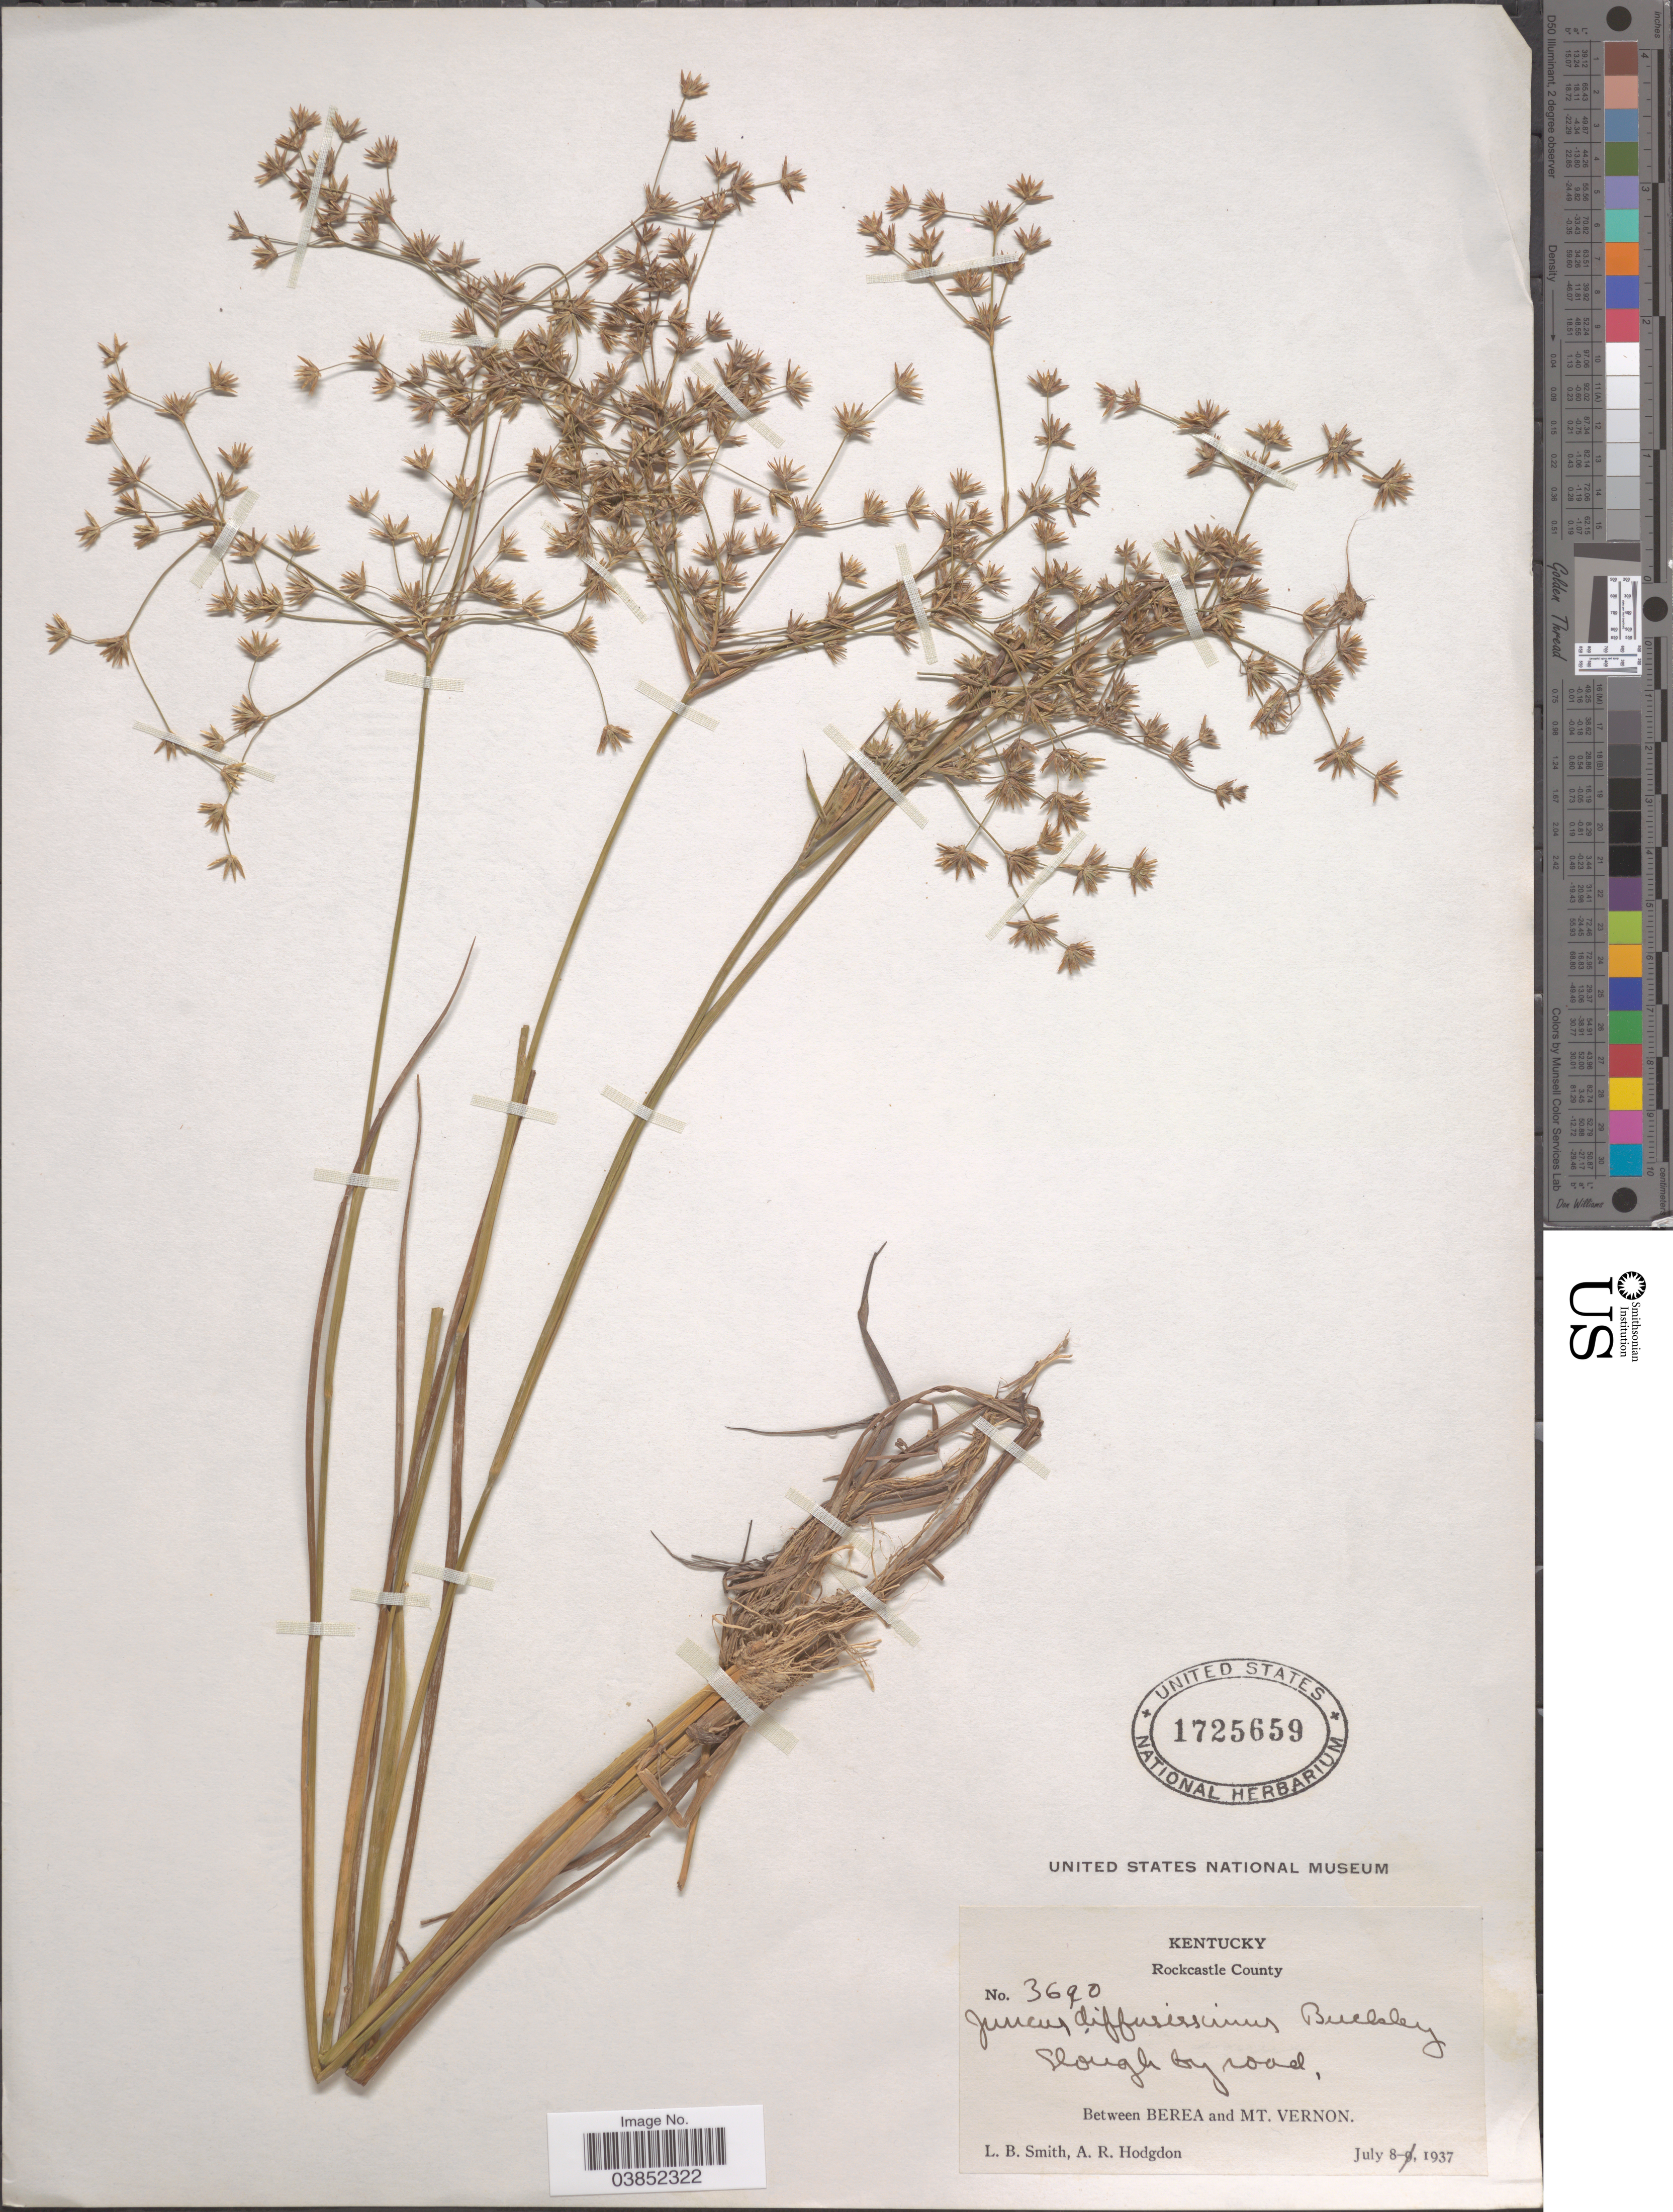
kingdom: Plantae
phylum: Tracheophyta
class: Liliopsida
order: Poales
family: Juncaceae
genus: Juncus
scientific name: Juncus diffusissimus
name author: Buckley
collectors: L. Smith & A. R. Hodgdon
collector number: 3690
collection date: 1937-07-08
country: United States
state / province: Kentucky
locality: Rockcastle County. Slough by road, Between Berea and Mt. Vernon.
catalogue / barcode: US 1725659